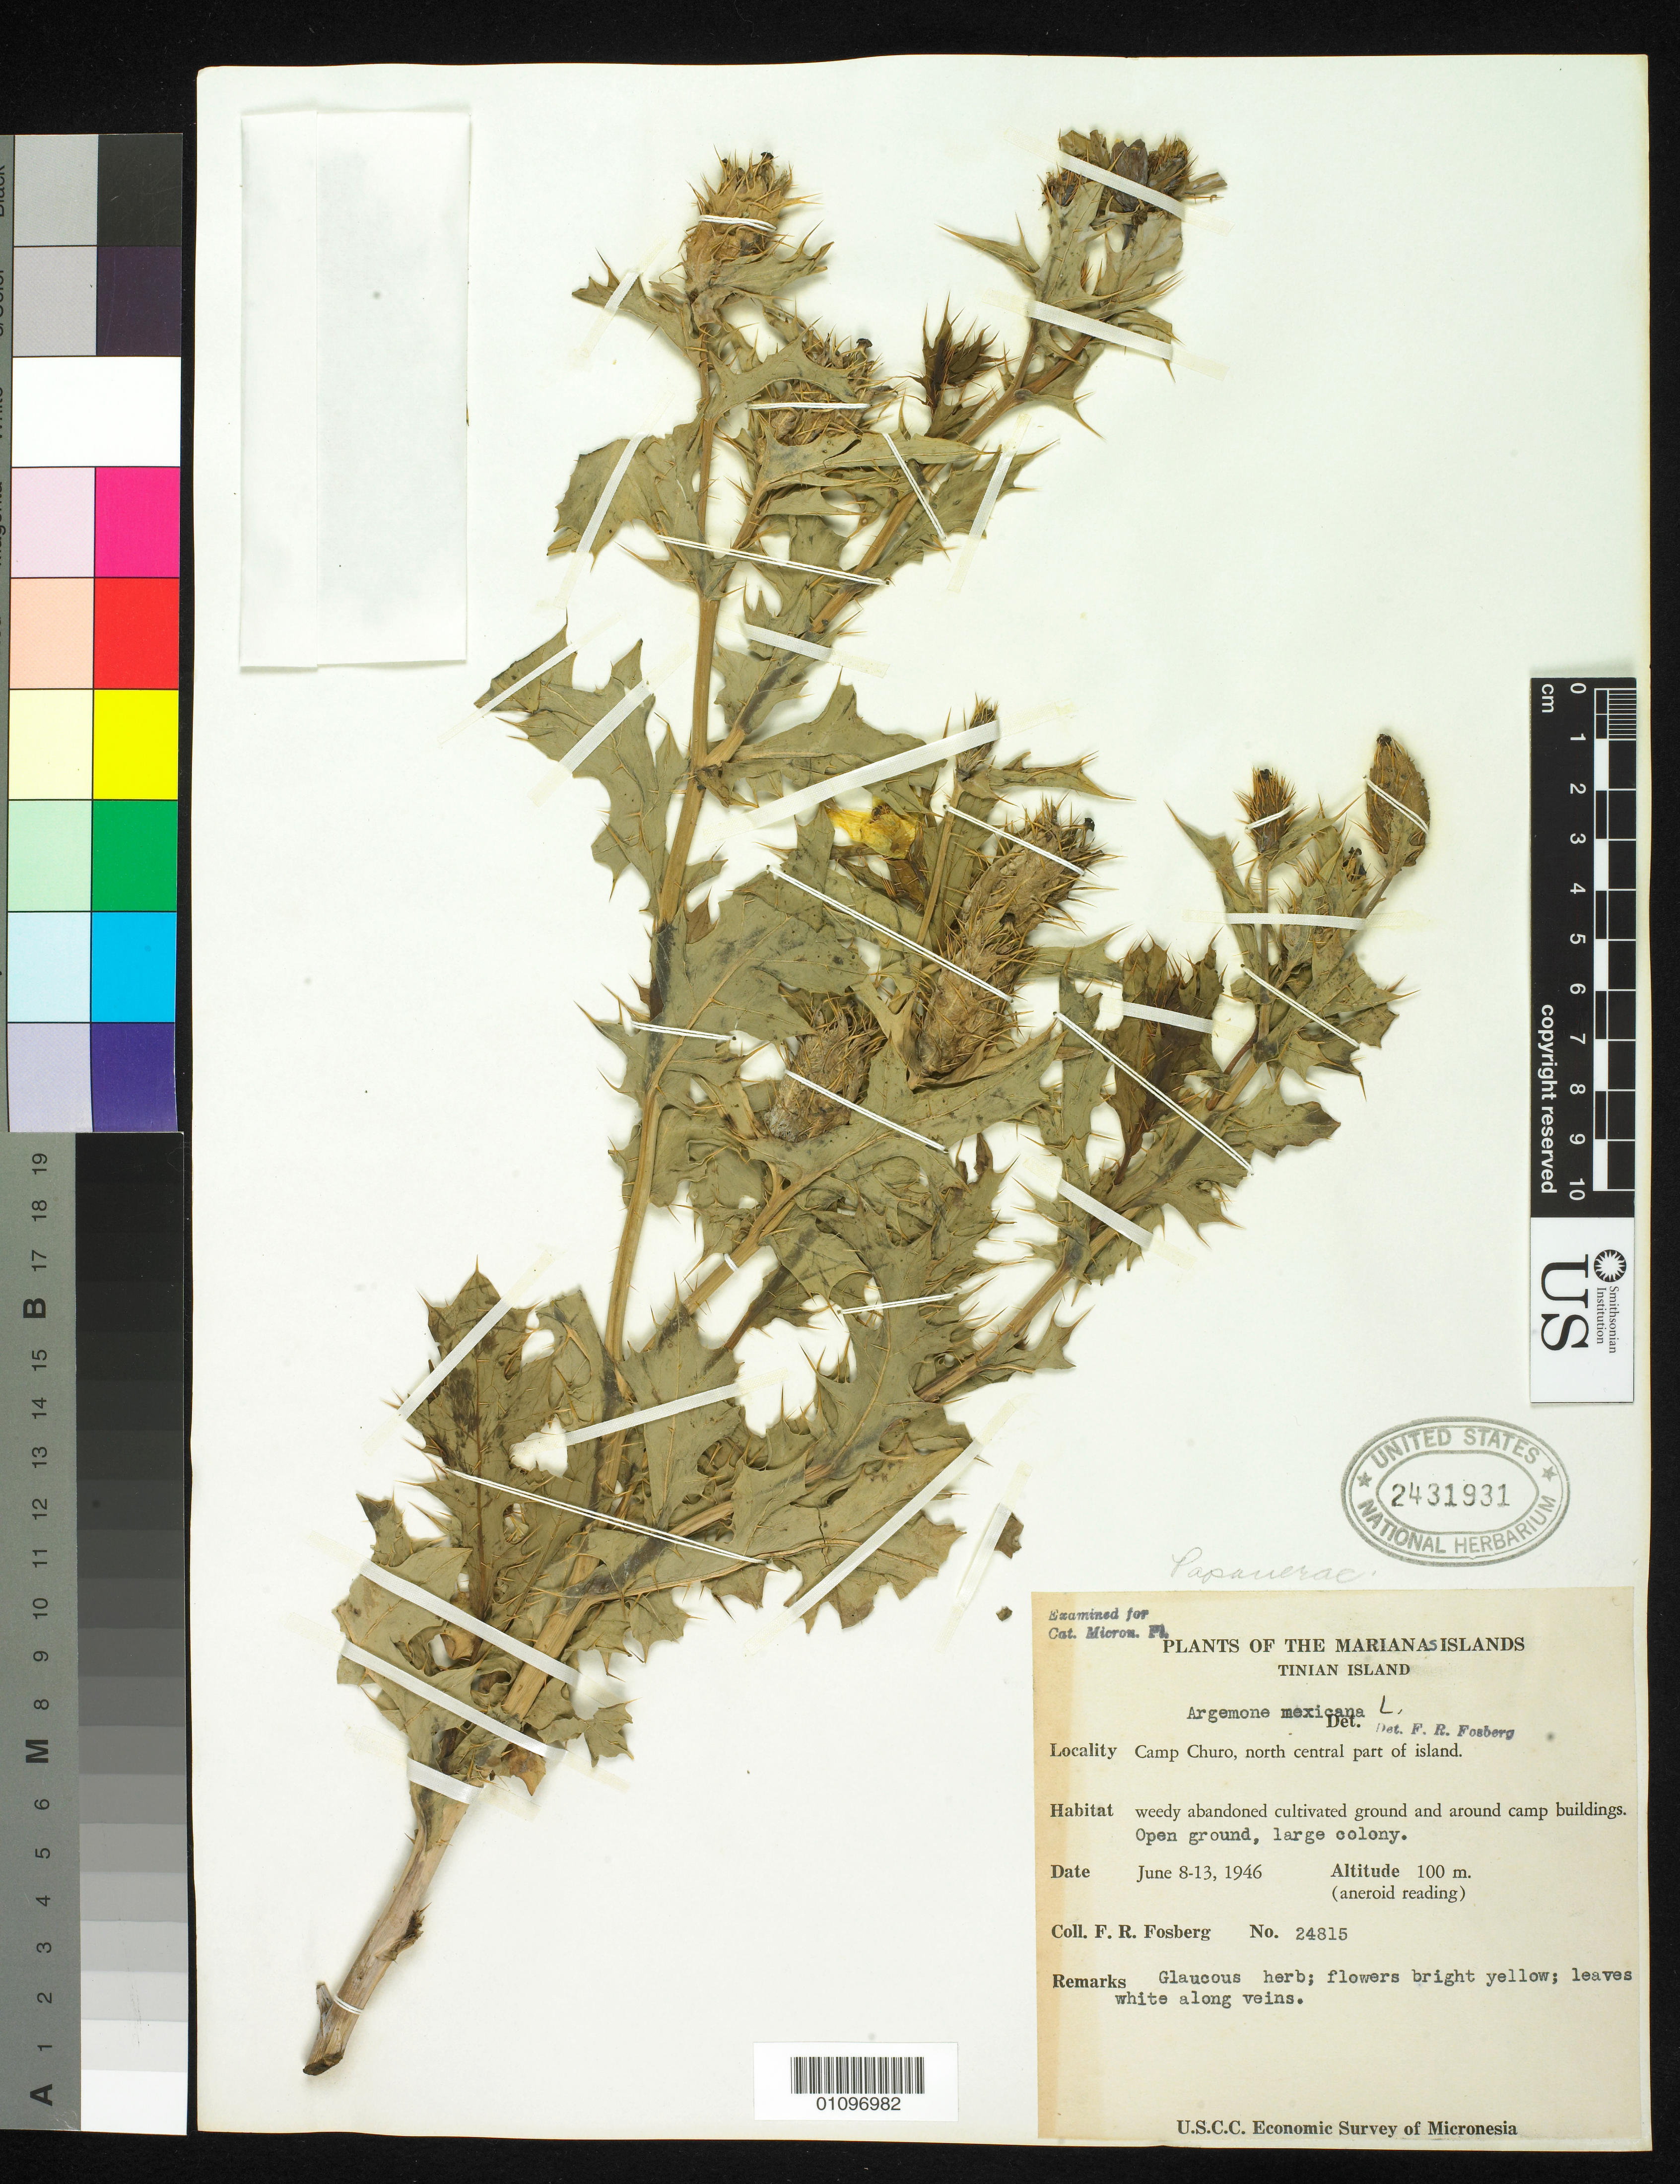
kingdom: Plantae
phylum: Tracheophyta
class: Magnoliopsida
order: Ranunculales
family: Papaveraceae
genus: Argemone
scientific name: Argemone mexicana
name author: L.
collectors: F. R. Fosberg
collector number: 24815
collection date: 1946-06-08/1946-06-13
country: Northern Mariana Islands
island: Tinian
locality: Camp churo, north central part of island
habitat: Weedy abandoned cultivated ground and around camp builidings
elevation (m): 100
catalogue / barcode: US 2431931